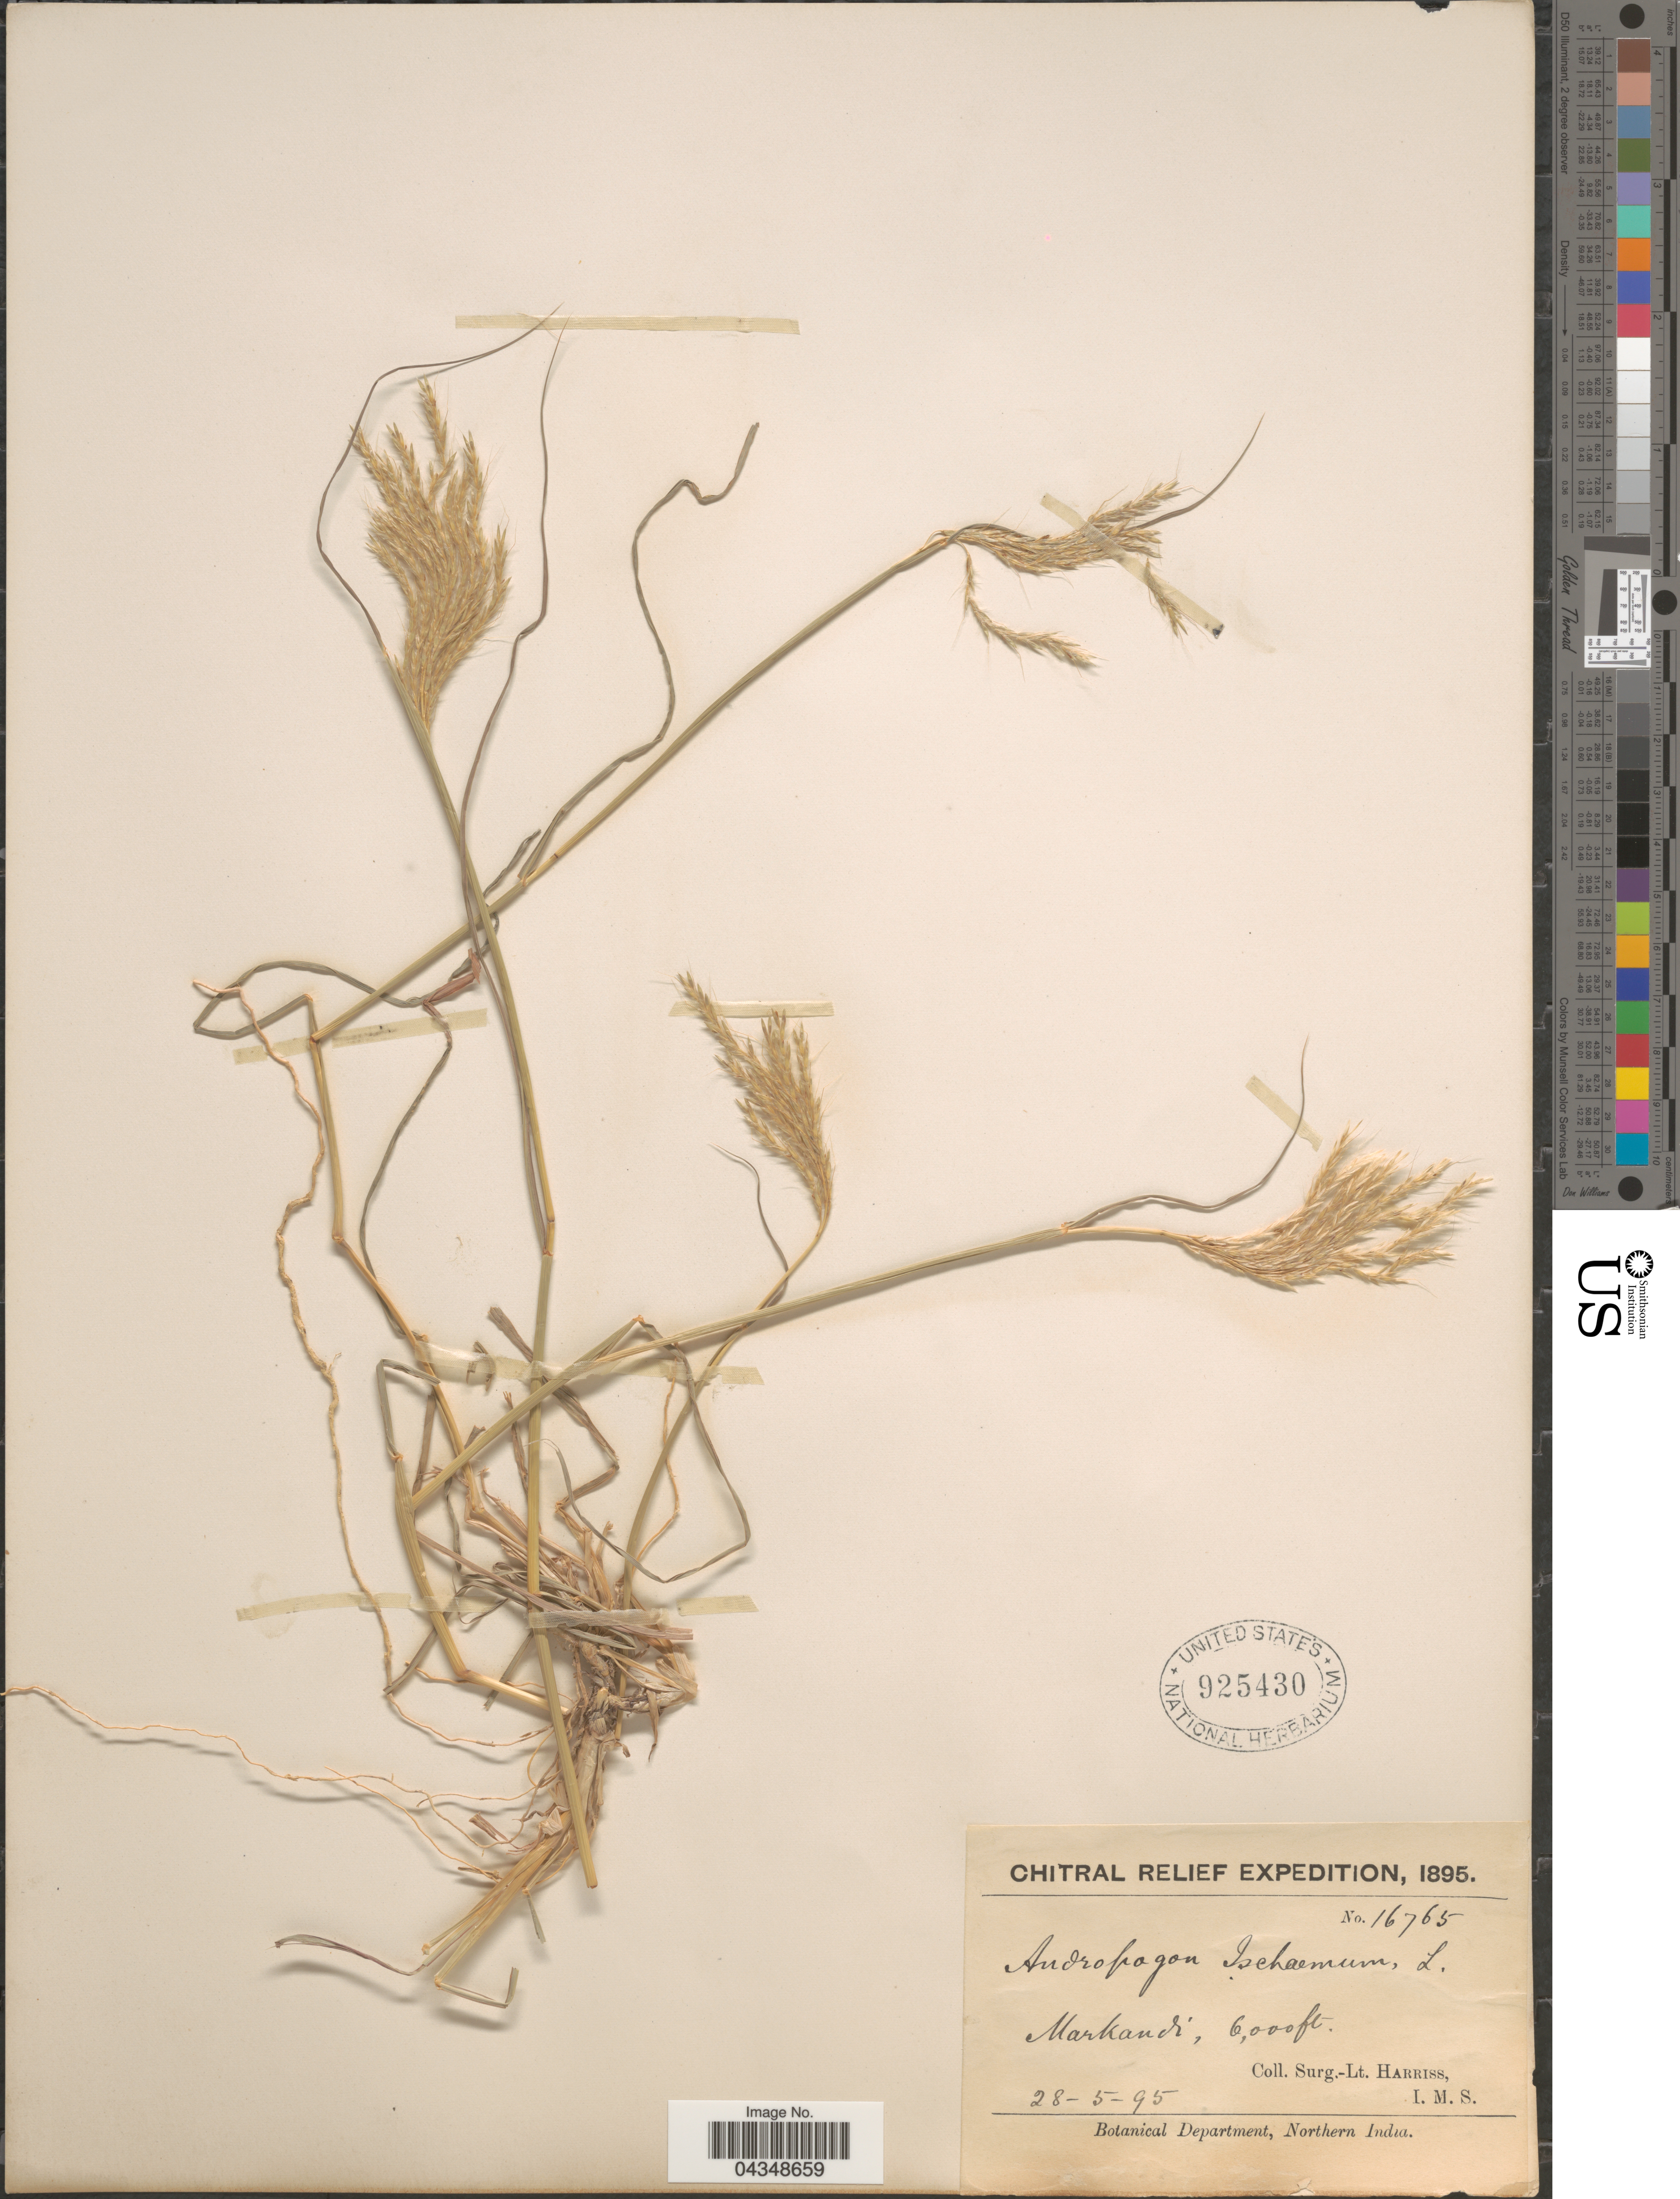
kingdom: Plantae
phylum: Tracheophyta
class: Liliopsida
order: Poales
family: Poaceae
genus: Bothriochloa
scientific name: Bothriochloa ischaemum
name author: (L.) Keng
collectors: S. A. Harris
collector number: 16765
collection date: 1895-05-28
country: Pakistan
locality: Chitral Relief Expedition, 1895. Markandi.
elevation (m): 1829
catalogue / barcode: US 925430